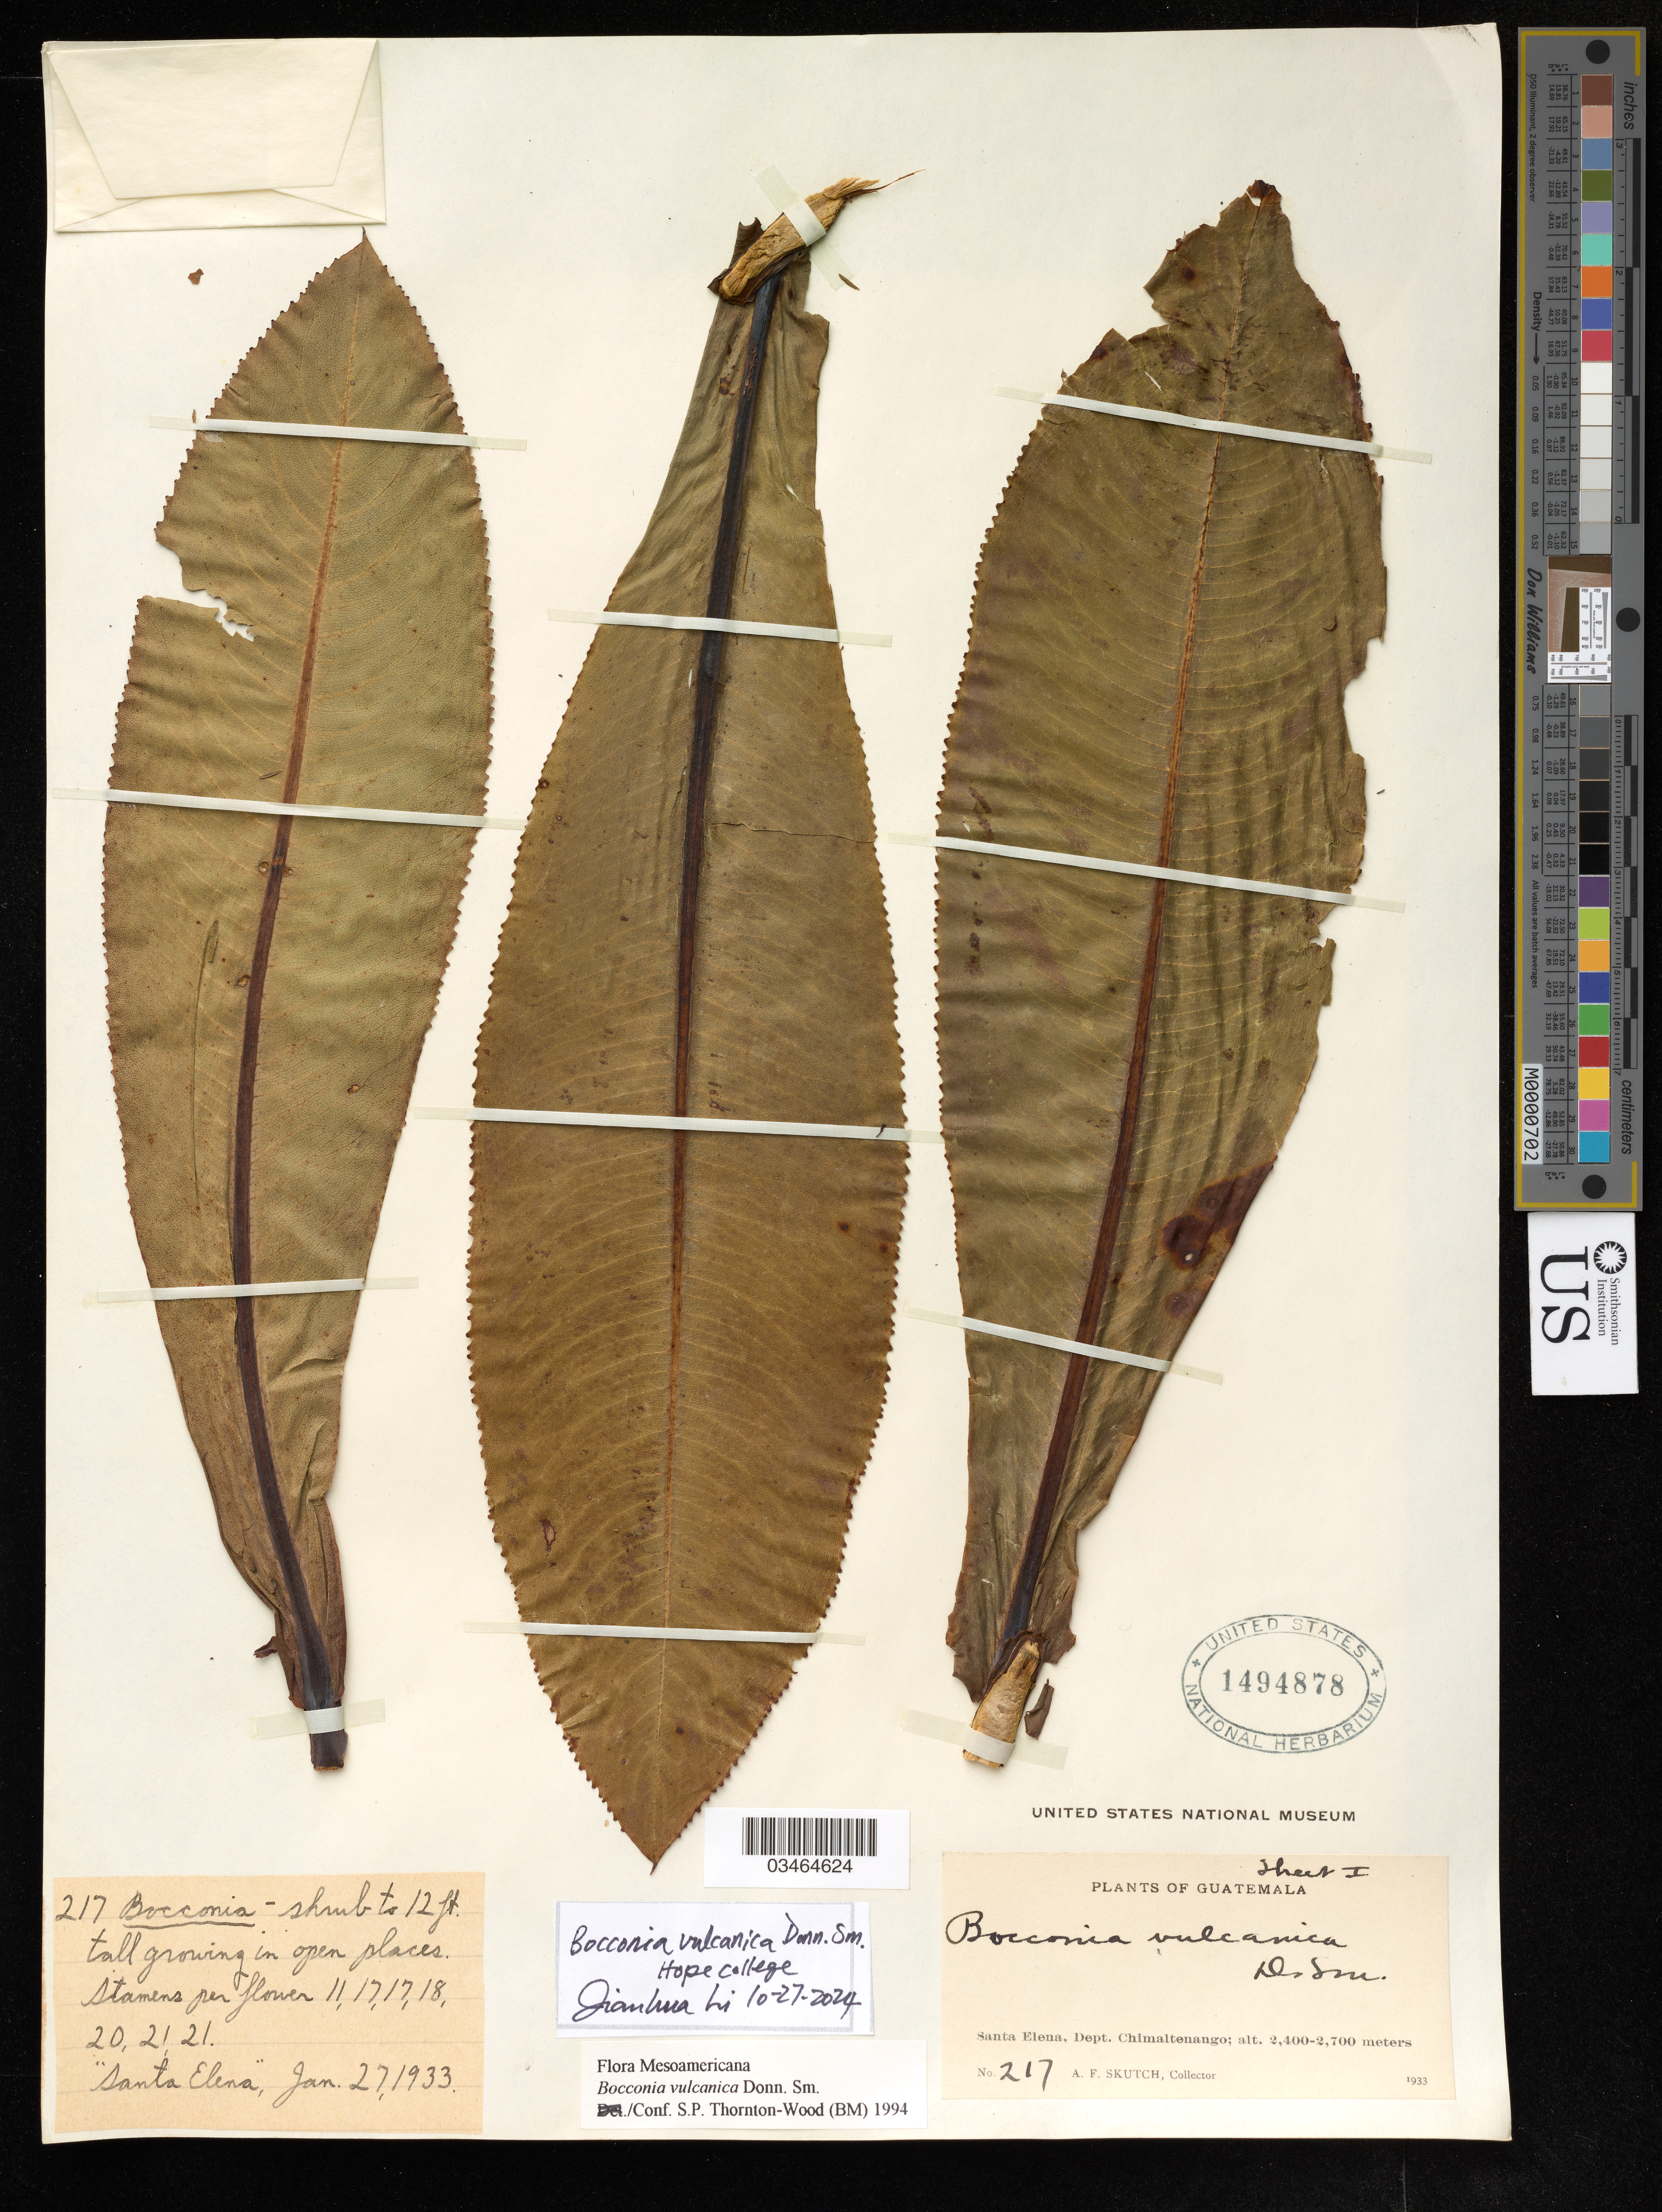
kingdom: Plantae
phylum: Tracheophyta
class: Magnoliopsida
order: Ranunculales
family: Papaveraceae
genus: Bocconia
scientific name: Bocconia vulcanica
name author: Donn. Sm.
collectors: A. F. Skutch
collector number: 217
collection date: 1933-01-27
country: Ecuador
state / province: Santa Elena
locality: Santa Elena, Dept. Chimaltenanga.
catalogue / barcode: US 1494878